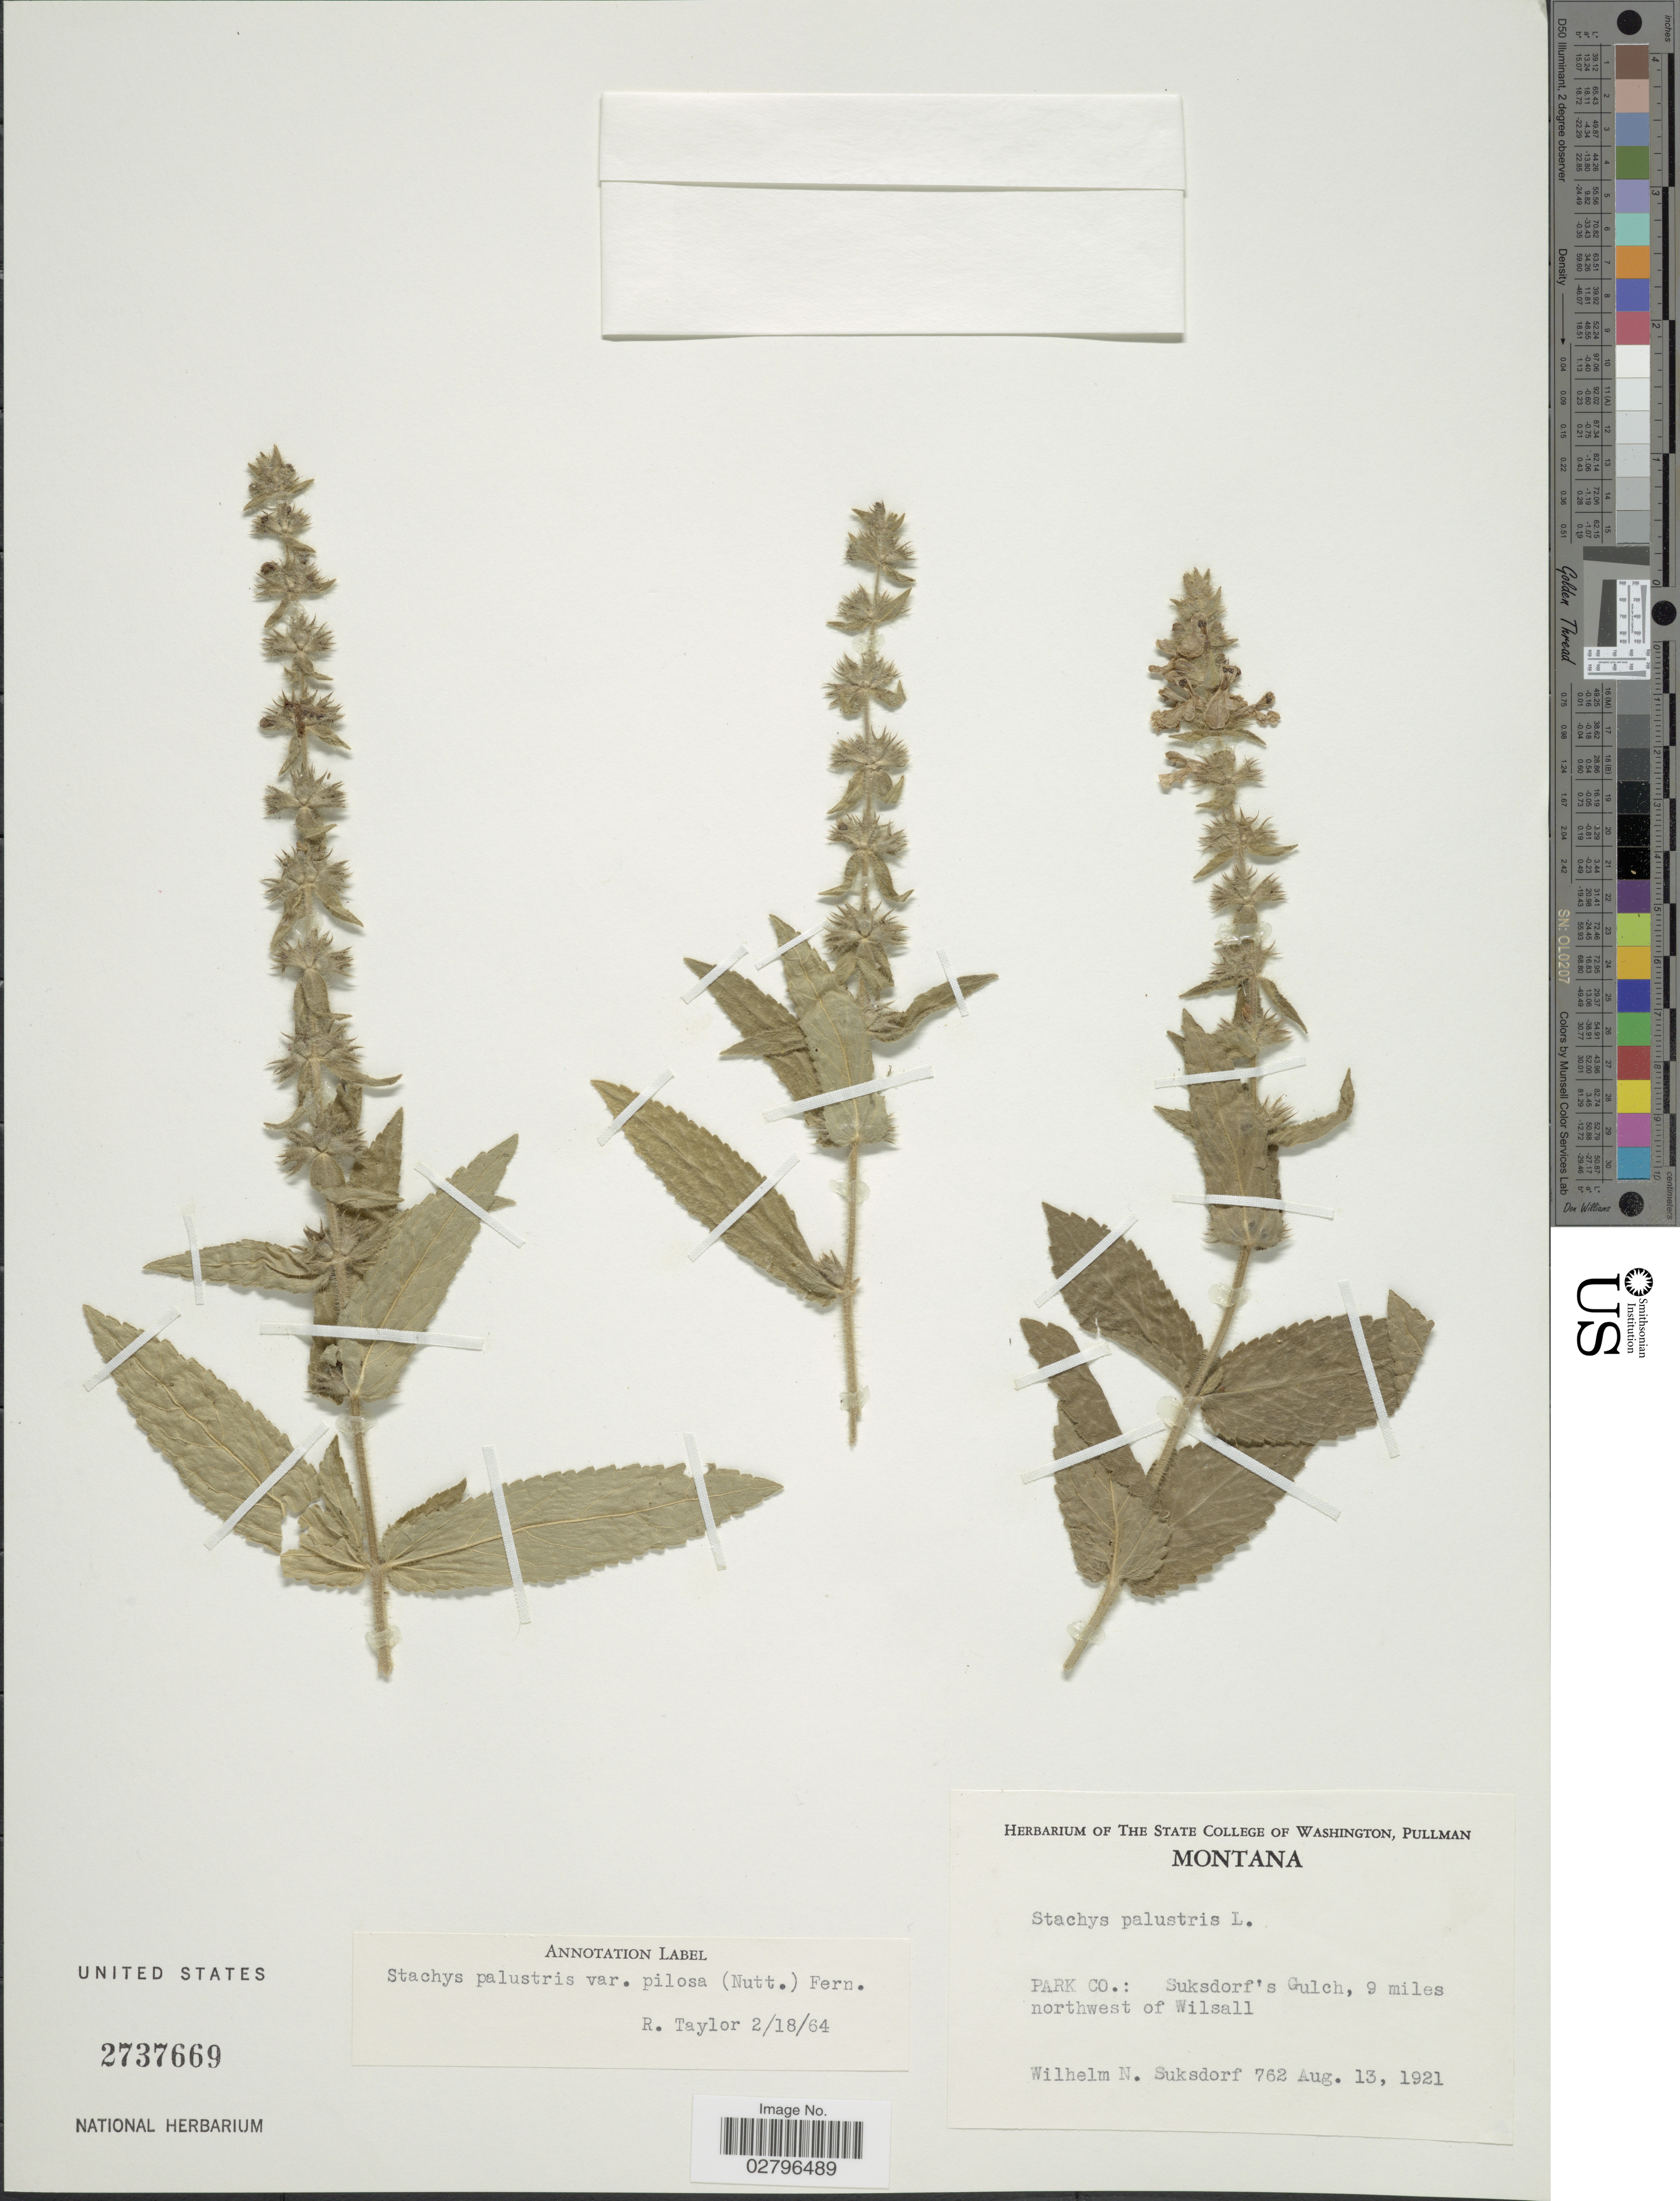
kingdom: Plantae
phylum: Tracheophyta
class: Magnoliopsida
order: Lamiales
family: Lamiaceae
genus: Stachys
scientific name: Stachys palustris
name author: L.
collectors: W. N. Suksdorf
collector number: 762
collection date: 1921-08-13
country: United States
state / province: Montana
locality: Park Co.: Suksdorf's Gulch, 9 miles northwest of Wilsall.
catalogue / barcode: US 2737669